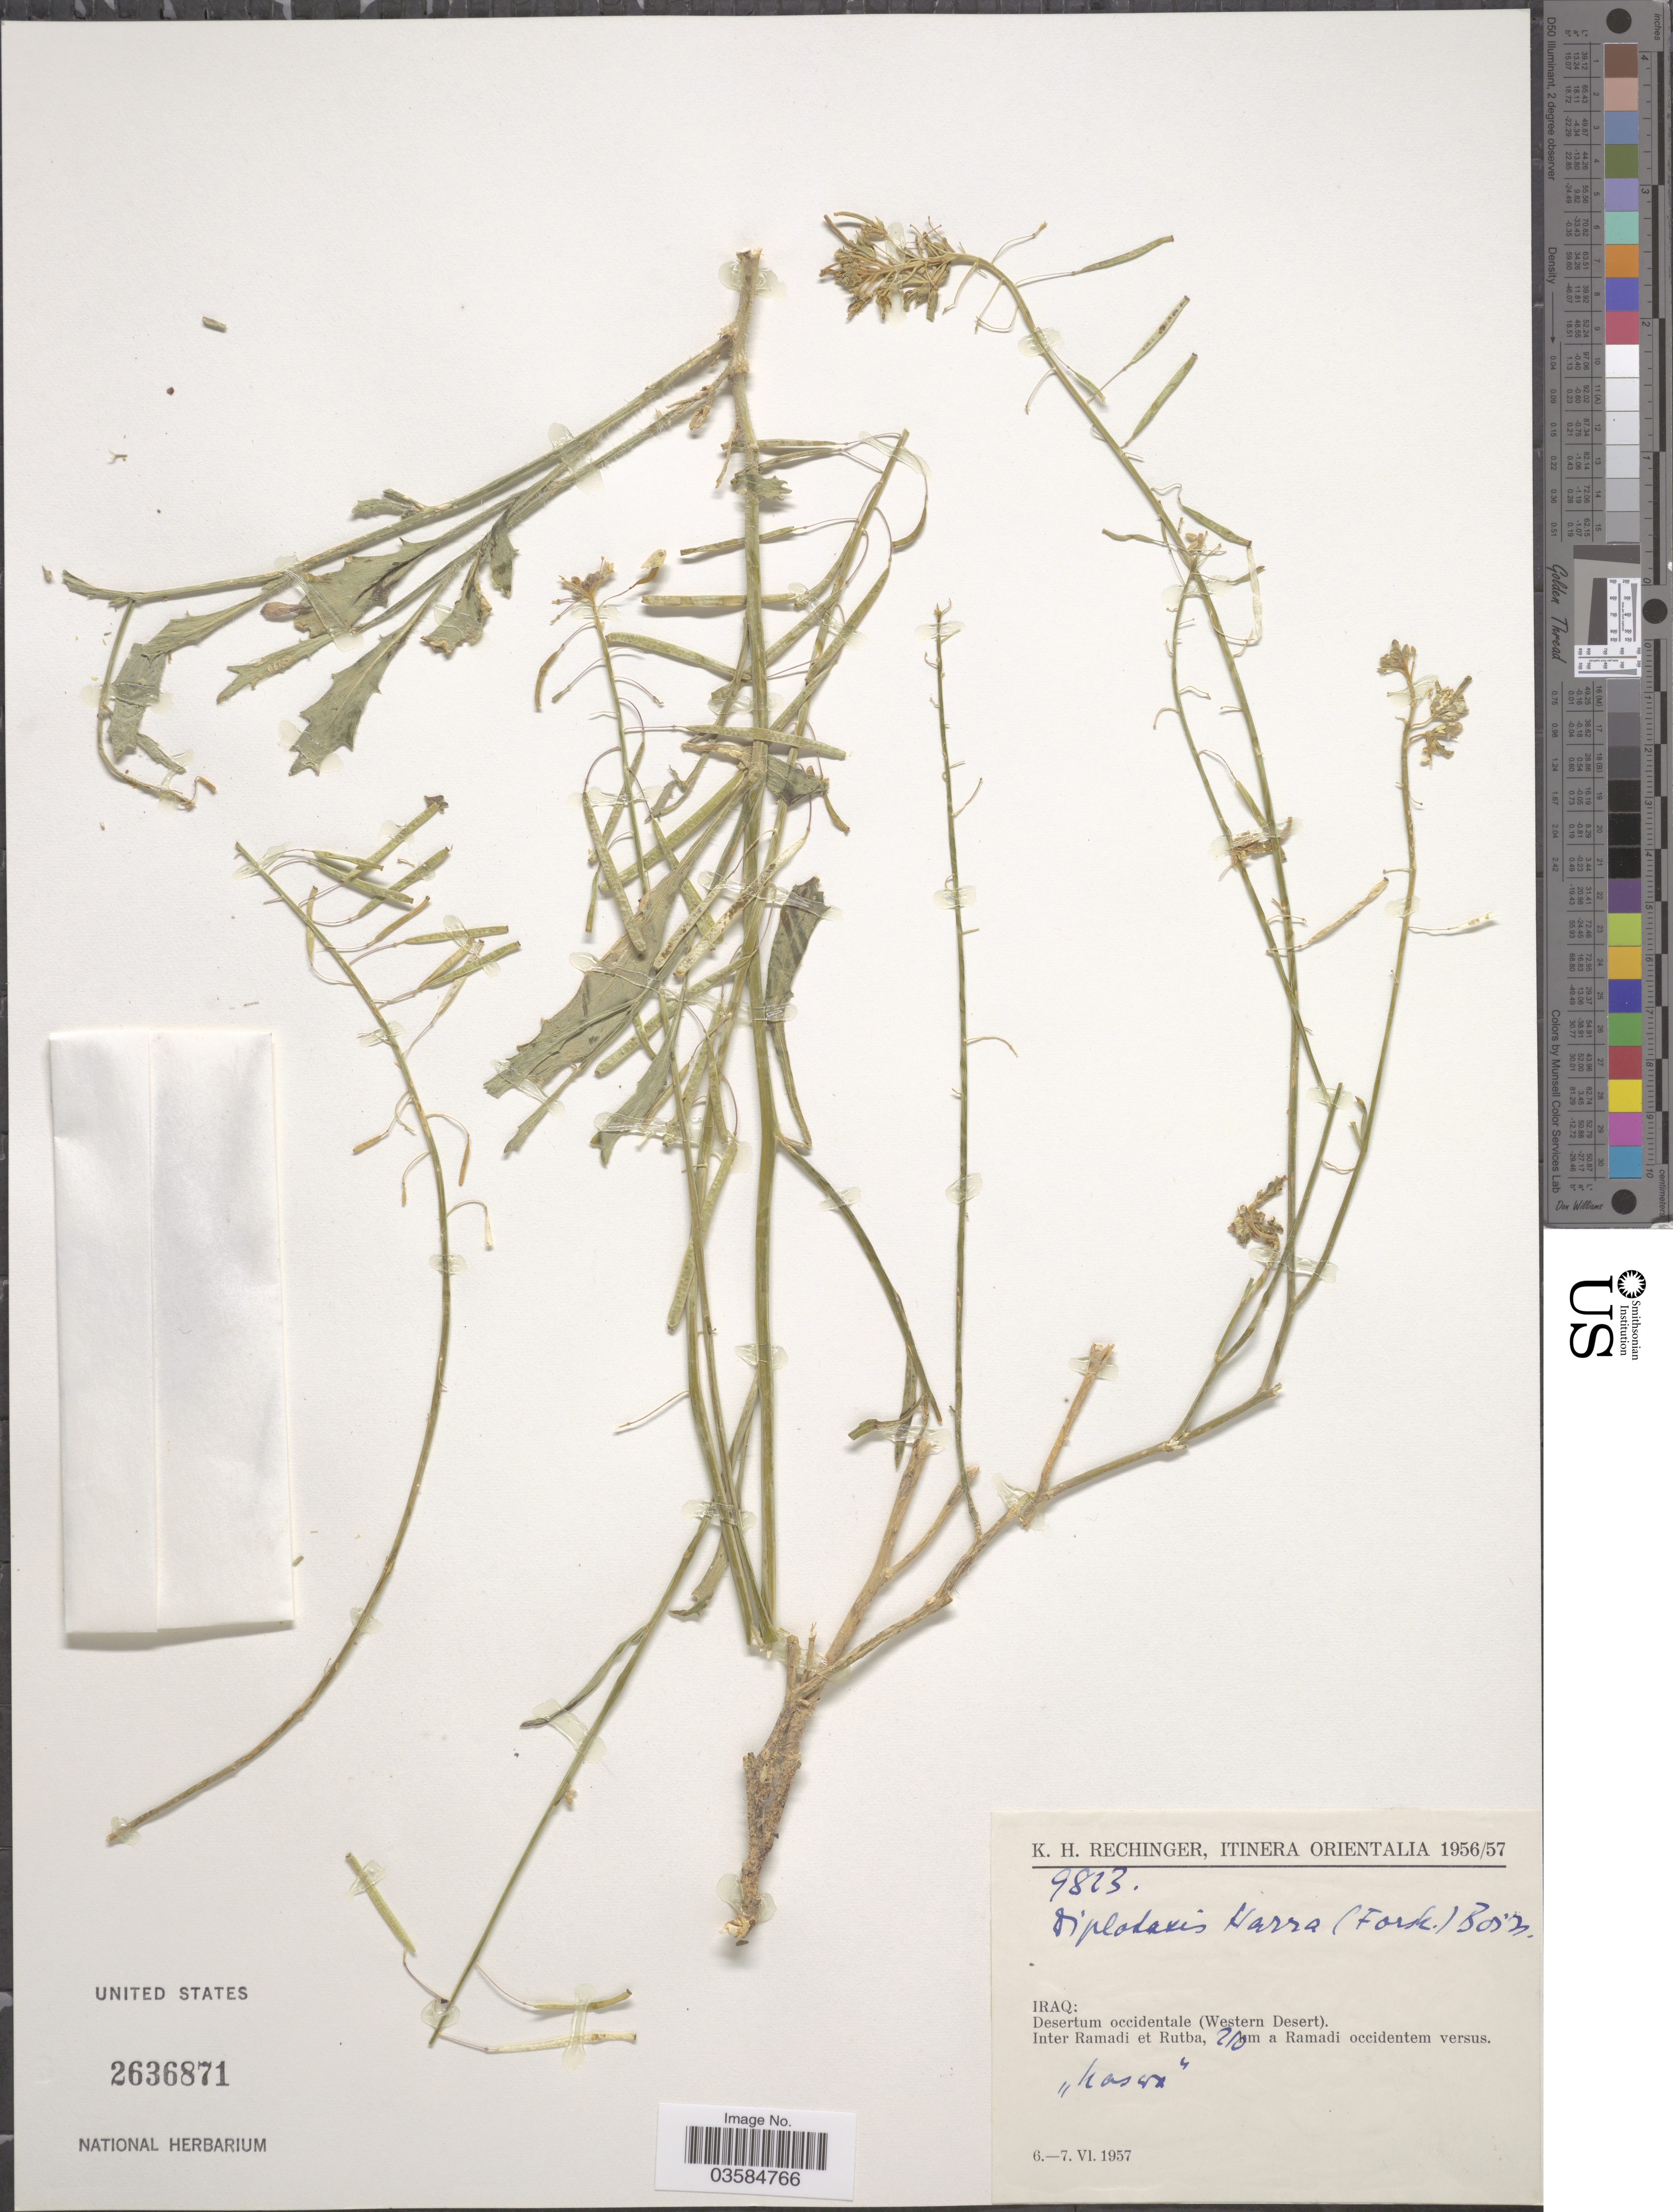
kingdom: Plantae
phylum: Tracheophyta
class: Magnoliopsida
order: Brassicales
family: Brassicaceae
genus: Diplotaxis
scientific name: Diplotaxis harra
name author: Boiss.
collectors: K. H. Rechinger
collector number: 9823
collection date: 1957-06-06/1957-06-07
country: Iraq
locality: Itinera Orientalia. Desertum occidentale (Western Desert). Inter Ramadi et Rutba, 210 km a Ramadi occidentem versus.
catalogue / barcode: US 2636871